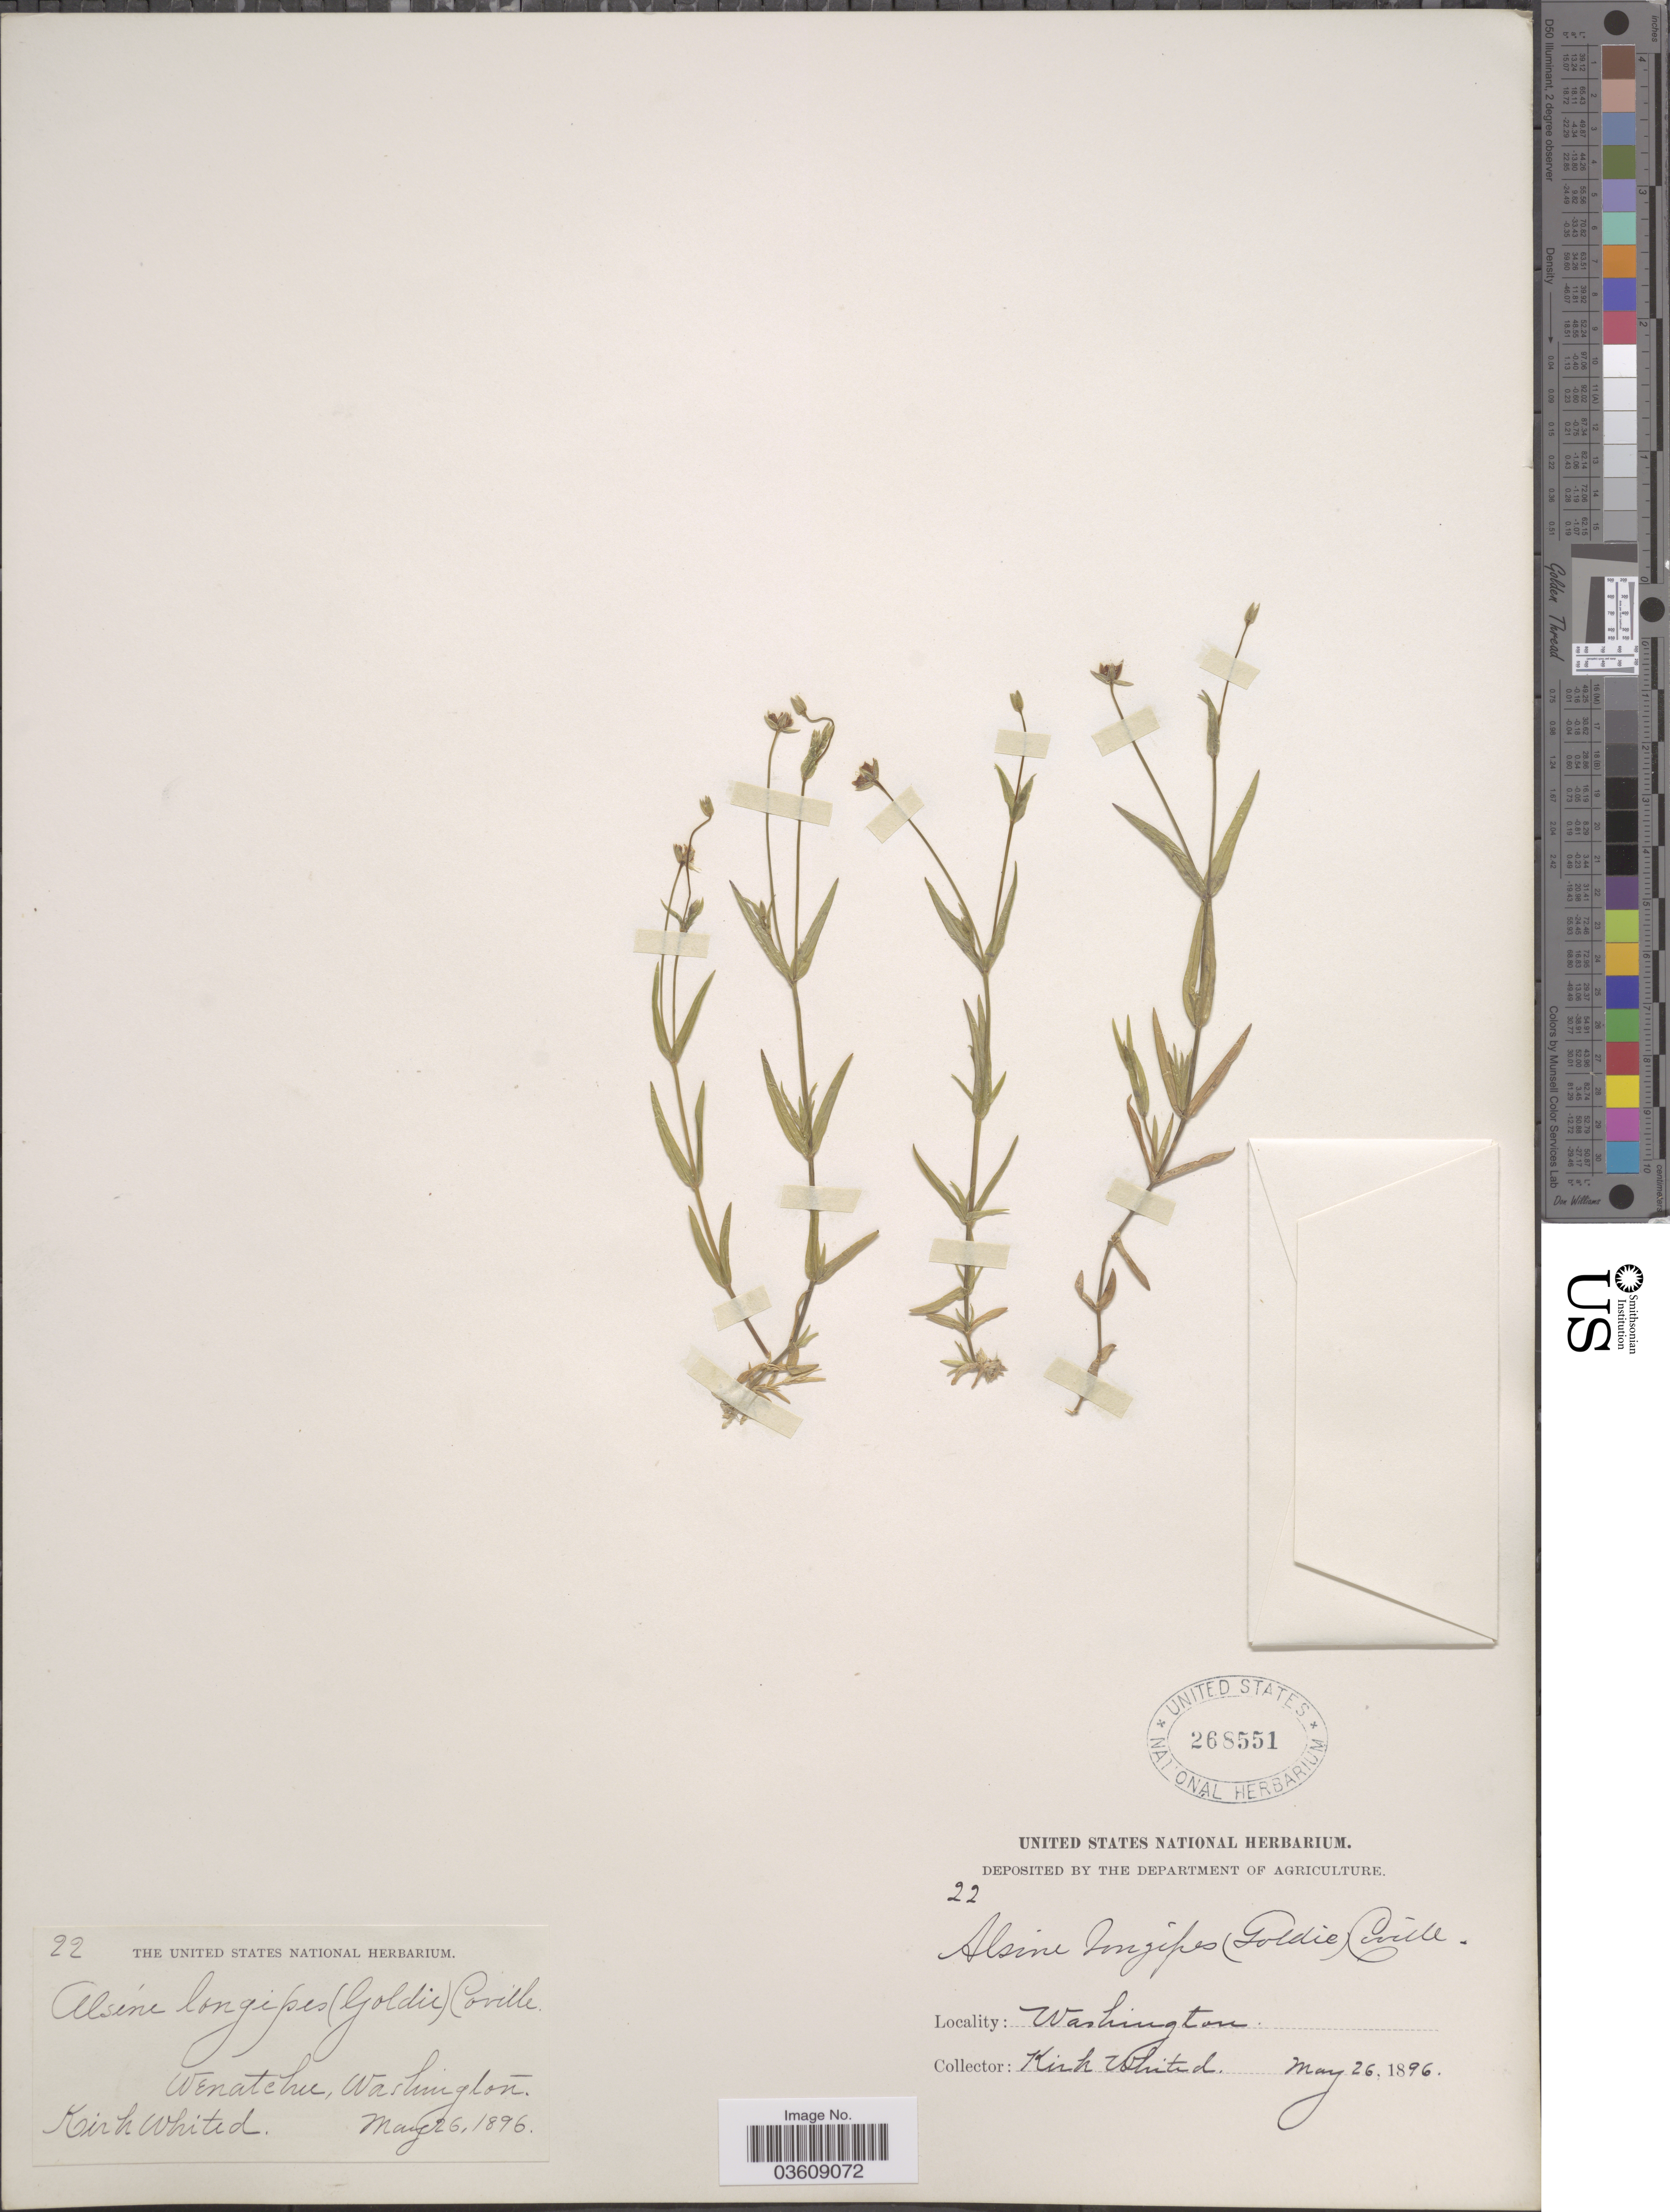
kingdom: Plantae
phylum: Tracheophyta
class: Magnoliopsida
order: Caryophyllales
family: Caryophyllaceae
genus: Stellaria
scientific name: Stellaria longipes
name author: Goldie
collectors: K. Whited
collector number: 22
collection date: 1896-05-26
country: United States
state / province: Washington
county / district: Chelan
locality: Wenatchee.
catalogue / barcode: US 268551